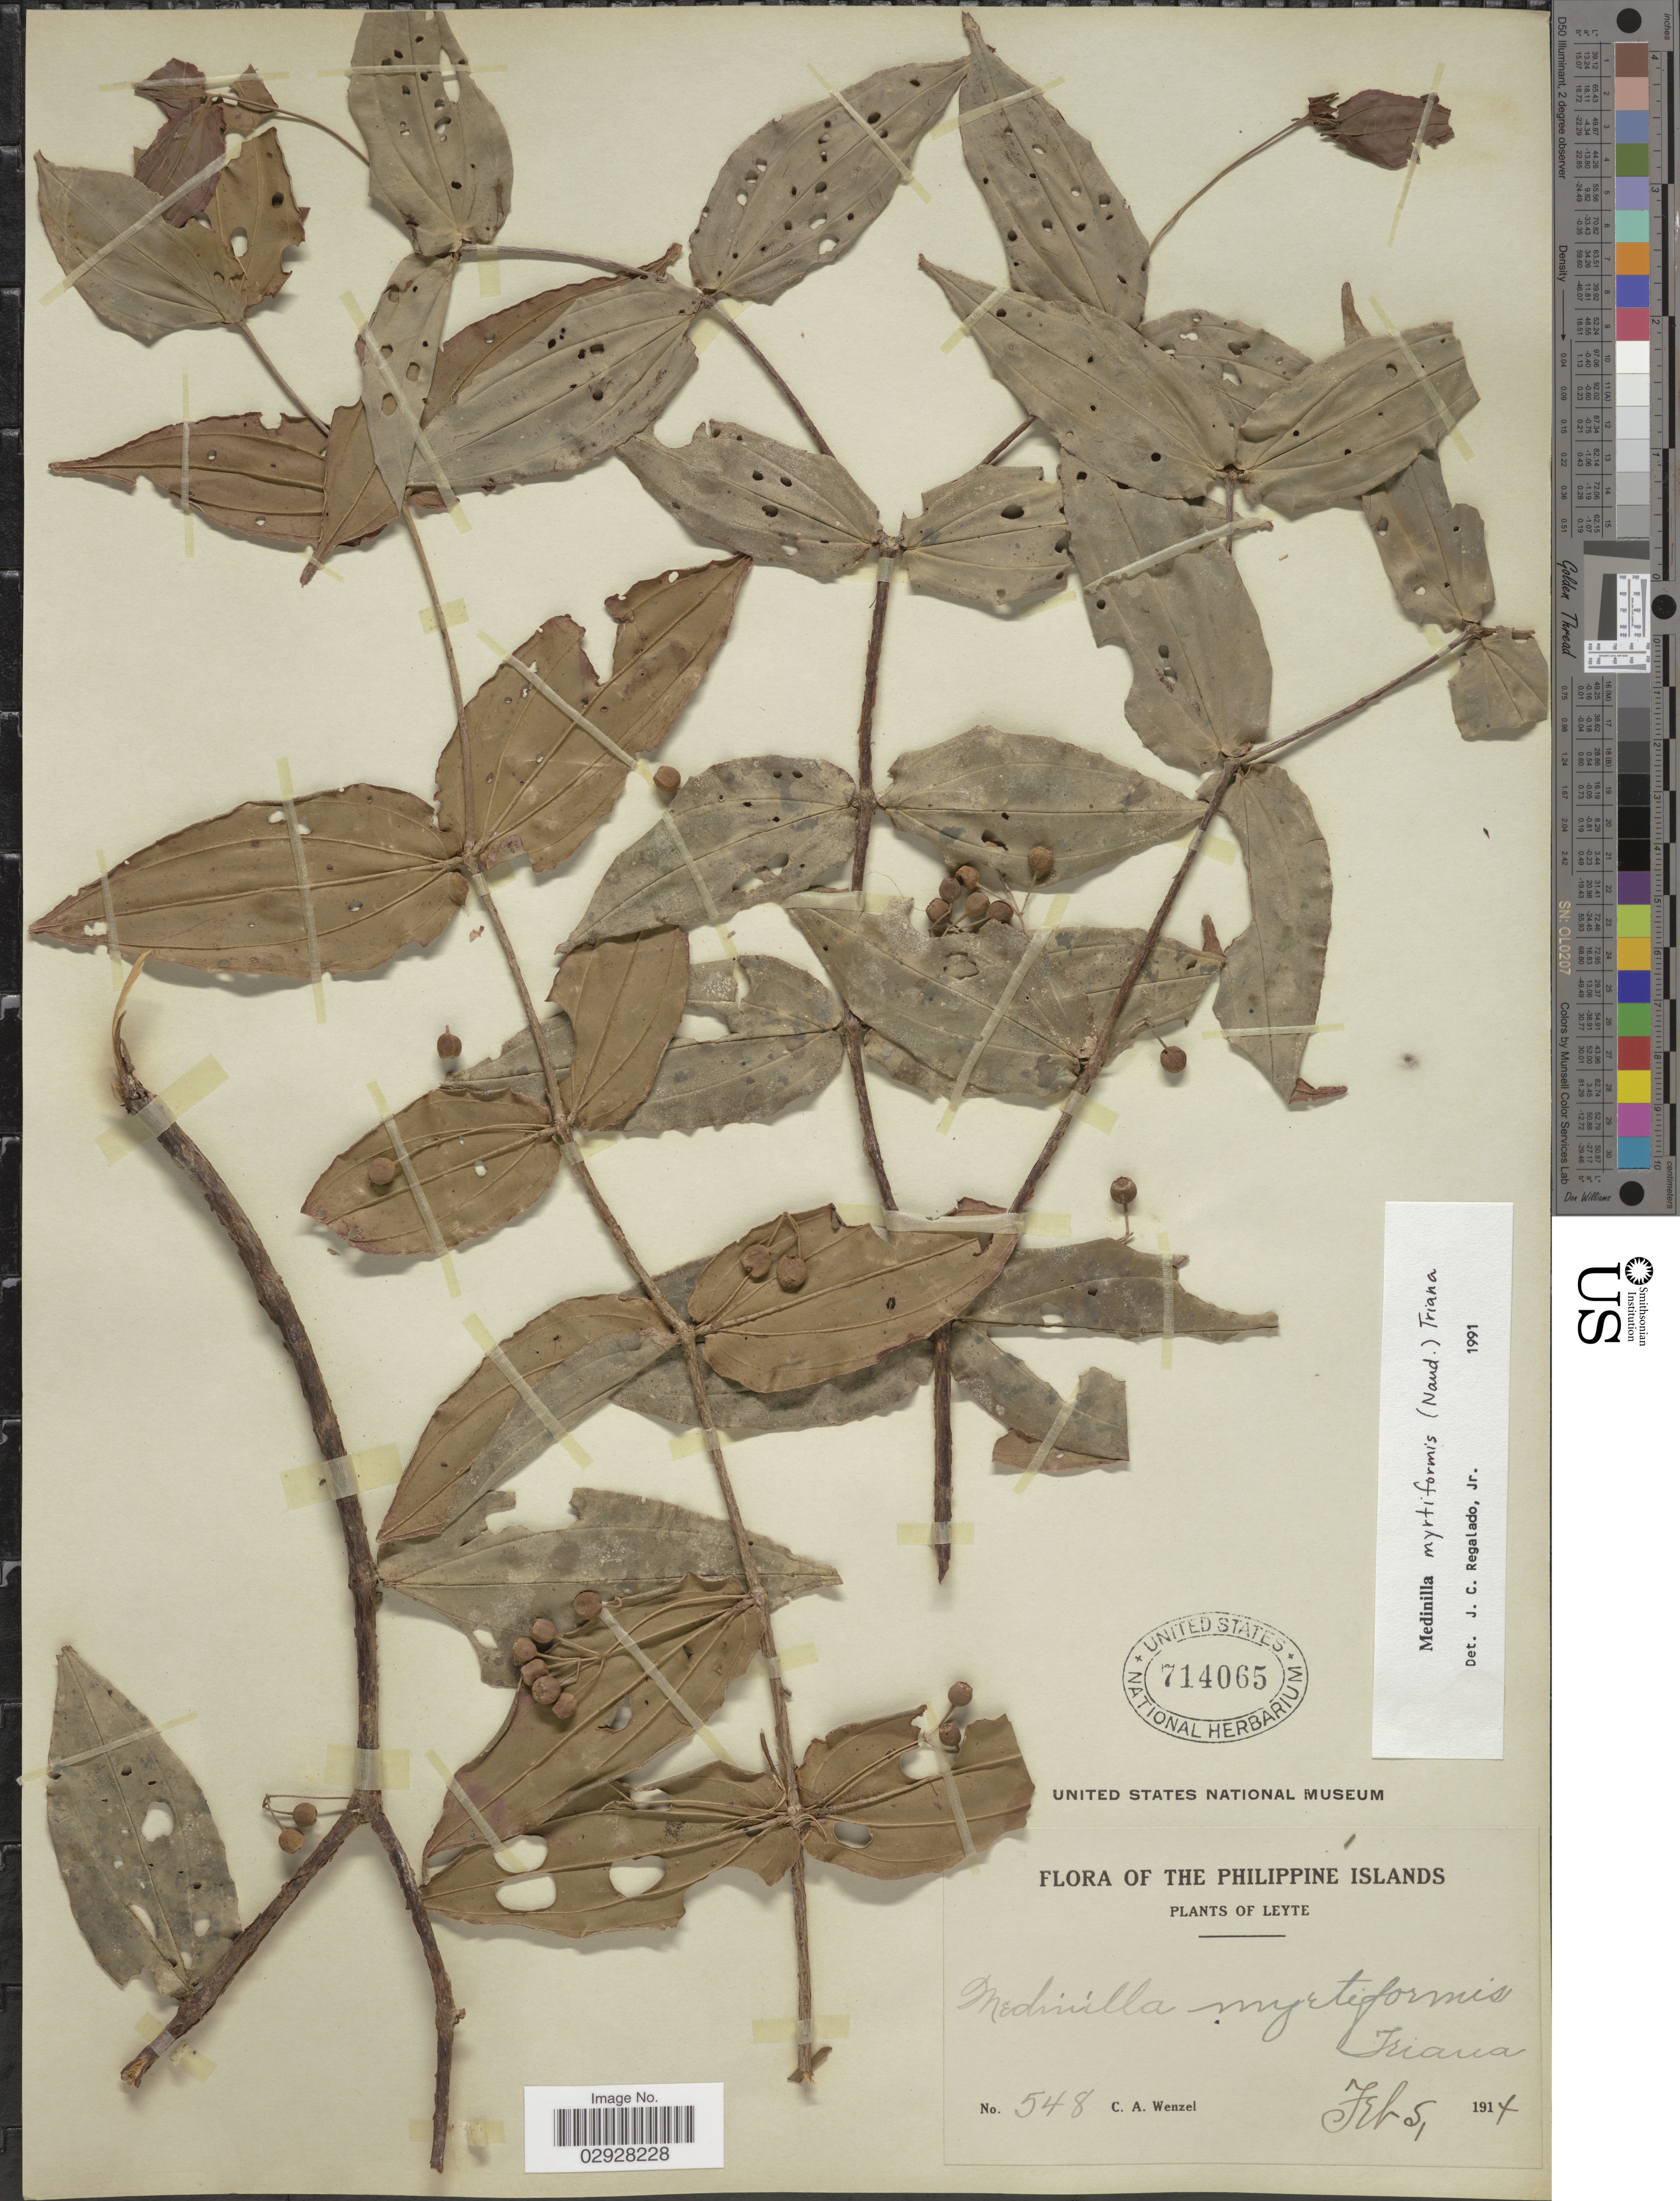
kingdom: Plantae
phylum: Tracheophyta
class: Magnoliopsida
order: Myrtales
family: Melastomataceae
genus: Medinilla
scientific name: Medinilla myrtiformis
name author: (Naudin) Triana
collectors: C. Wenzel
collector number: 548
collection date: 1914-02-05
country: Philippines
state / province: Eastern Visayas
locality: Leyte.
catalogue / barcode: US 714065